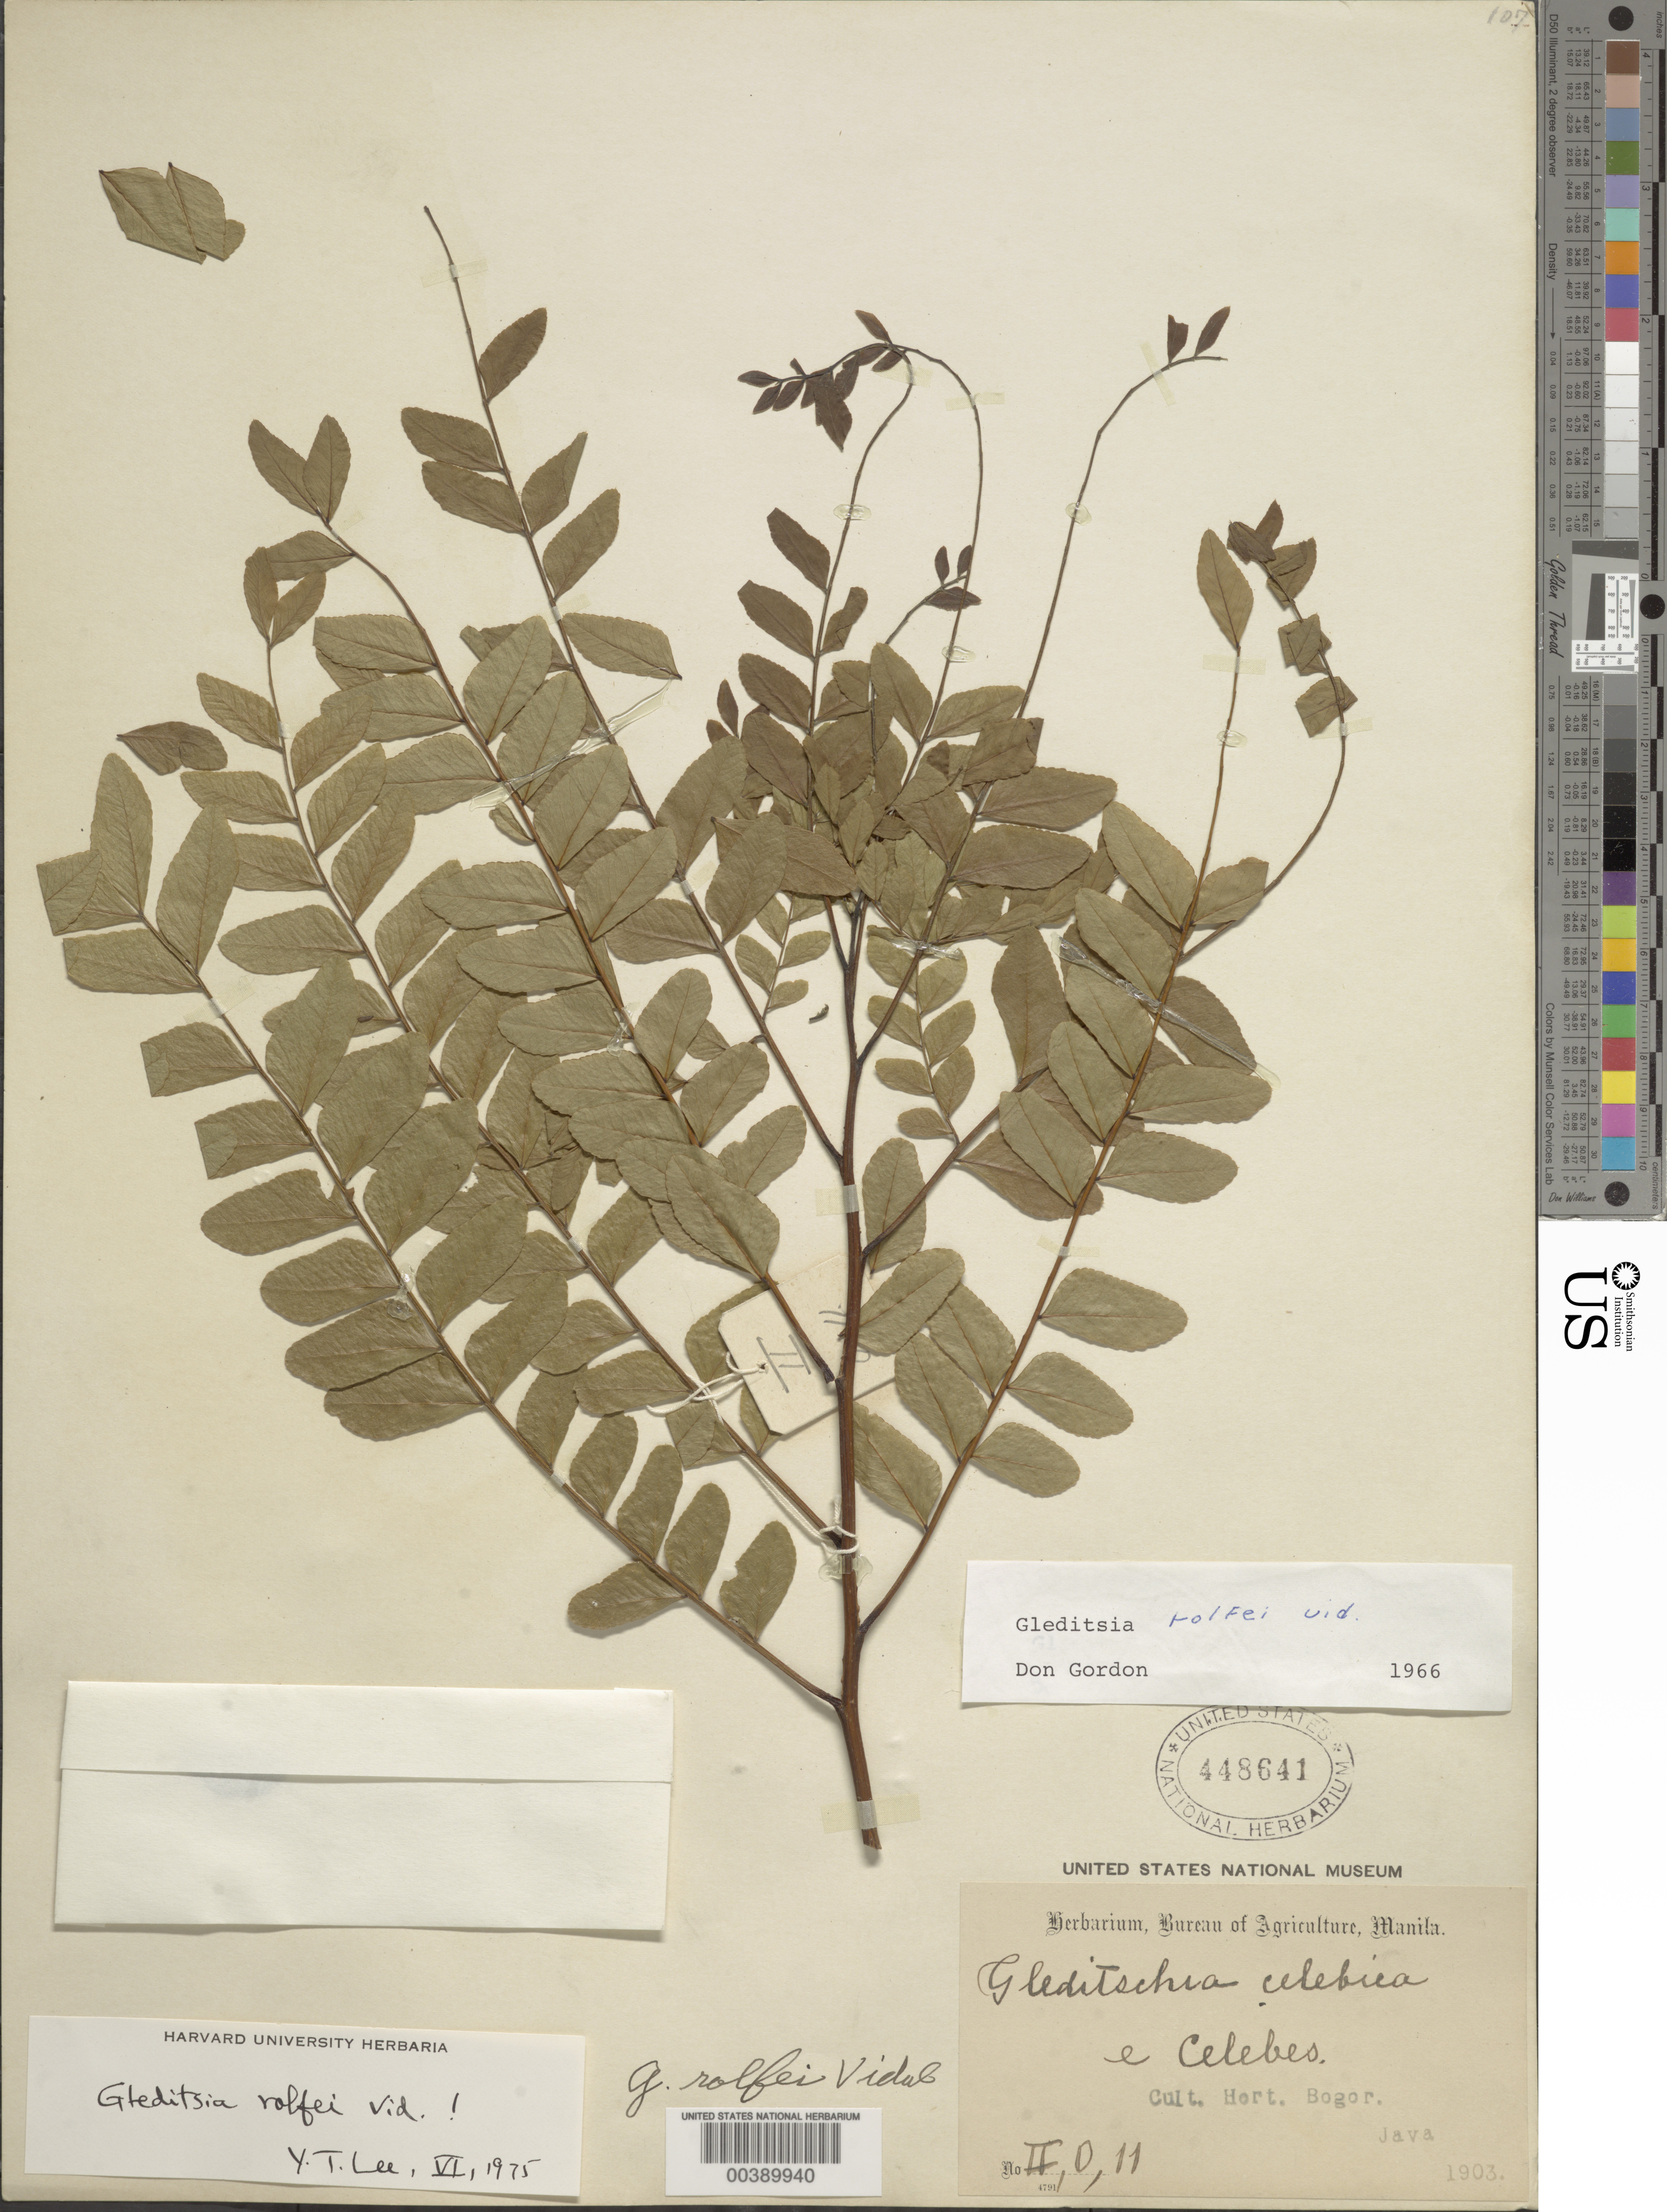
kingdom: Plantae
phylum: Tracheophyta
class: Magnoliopsida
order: Fabales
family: Fabaceae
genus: Gleditsia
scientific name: Gleditsia rolfei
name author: S. Vidal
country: Indonesia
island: Sulawesi [Celebes]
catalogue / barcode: US 448641